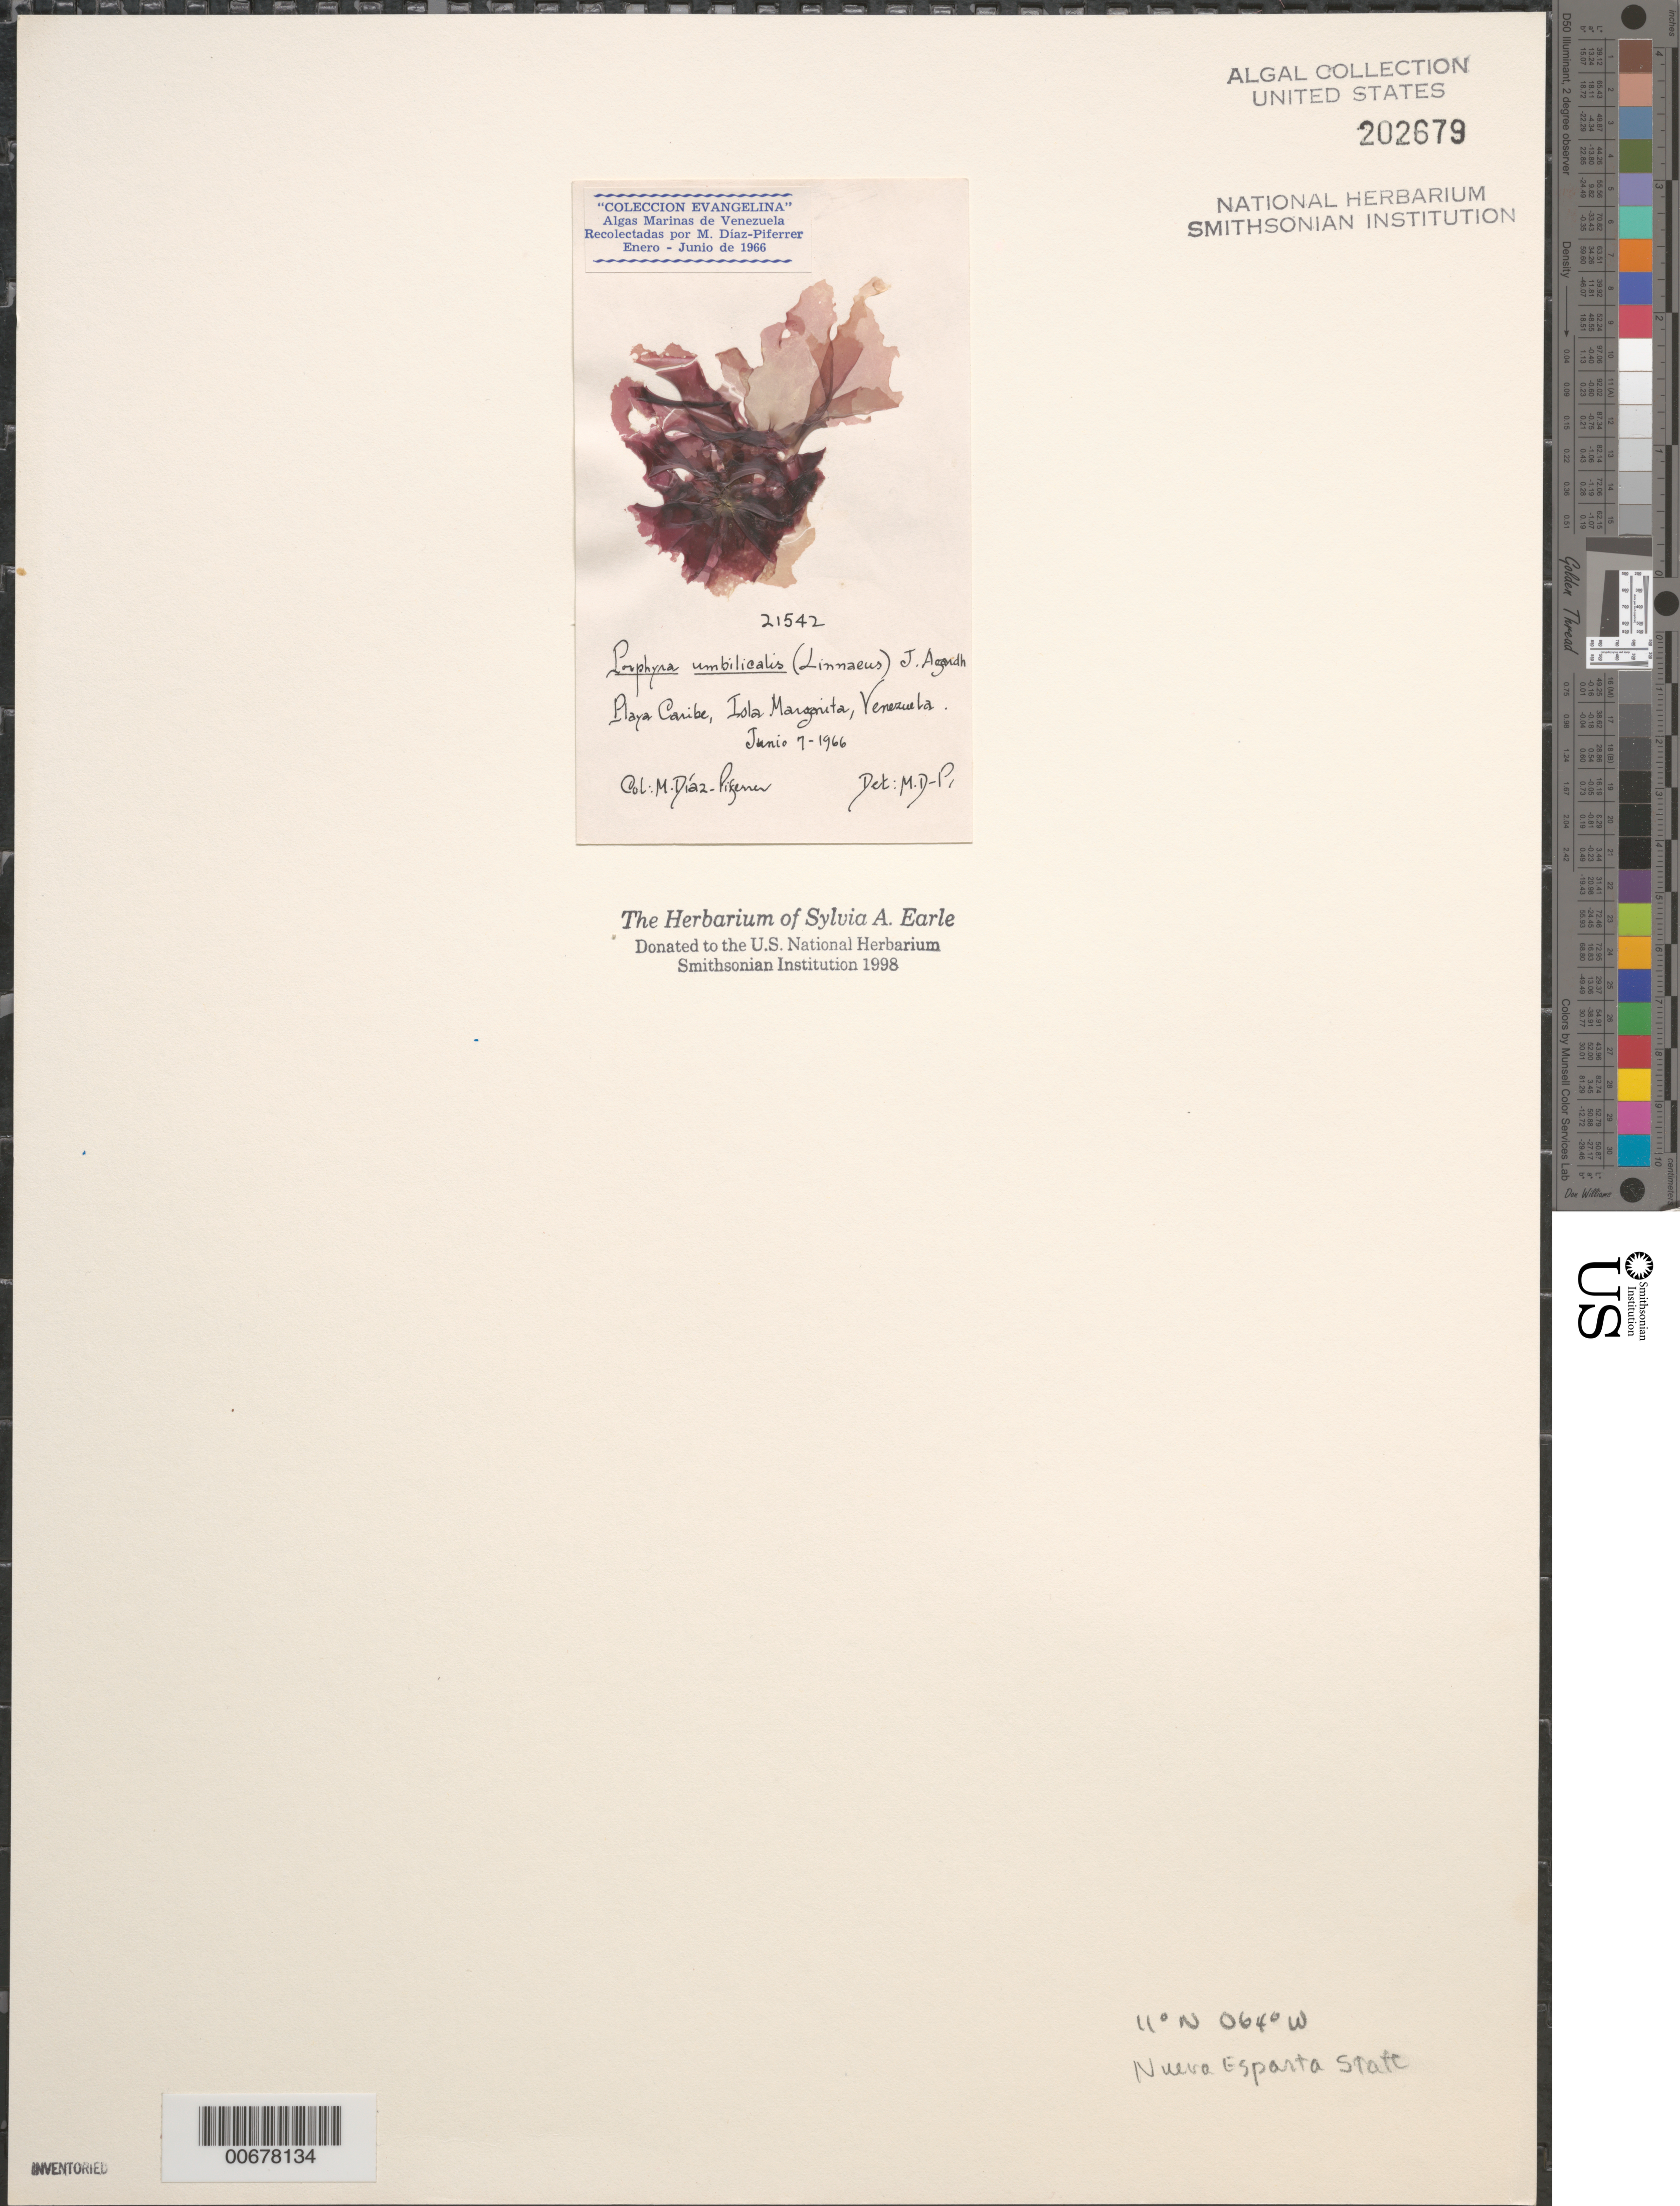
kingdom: Plantae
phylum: Rhodophyta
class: Bangiophyceae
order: Bangiales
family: Bangiaceae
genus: Porphyra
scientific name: Porphyra umbilicalis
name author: Kütz.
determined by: Diaz-Piferrer, M.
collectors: M. Diaz-Piferrer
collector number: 21542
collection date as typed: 07 Jun 1966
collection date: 1966-06-07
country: Venezuela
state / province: Nueva Esparta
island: Margarita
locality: Playa Caribe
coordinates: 11 09' N, 63 54' W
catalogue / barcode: US 202679